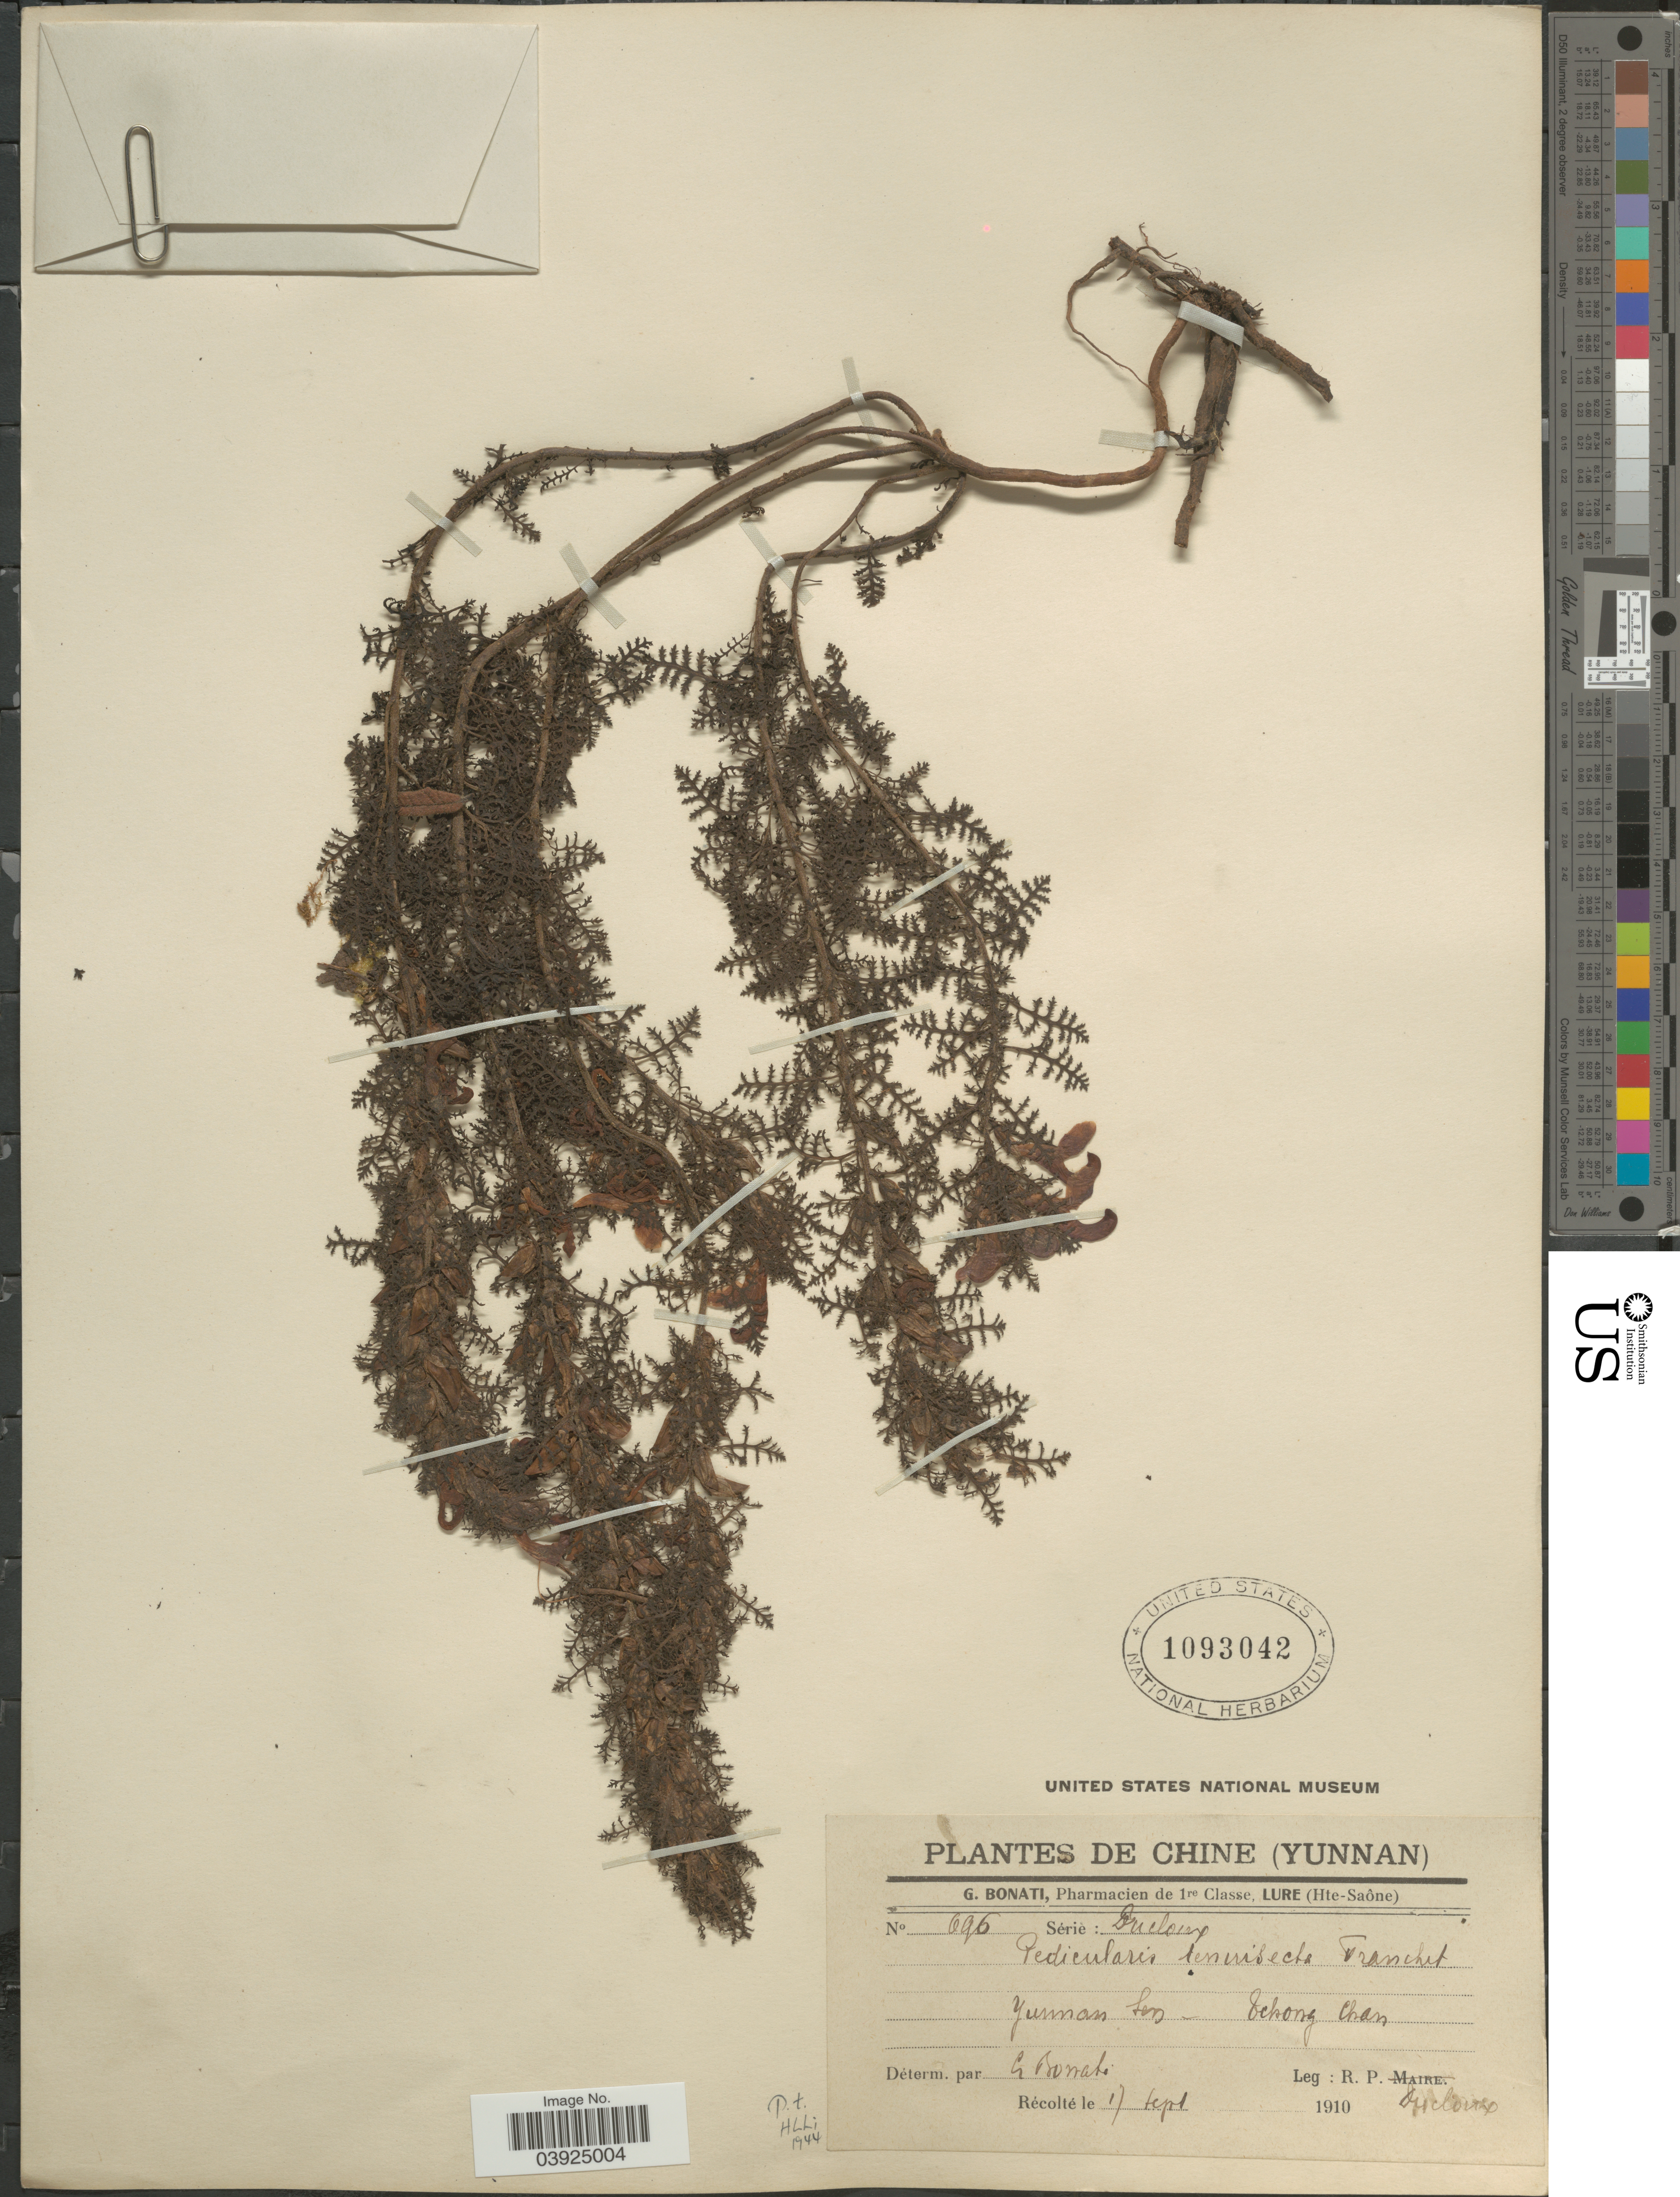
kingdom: Plantae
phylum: Tracheophyta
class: Magnoliopsida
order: Lamiales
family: Orobanchaceae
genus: Pedicularis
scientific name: Pedicularis tenuisecta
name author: Franch. ex Maxim.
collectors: R. Ducloux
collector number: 696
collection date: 1910-09-17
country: China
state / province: Yunnan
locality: Yunnan sen - Tchong chan.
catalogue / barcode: US 1093042